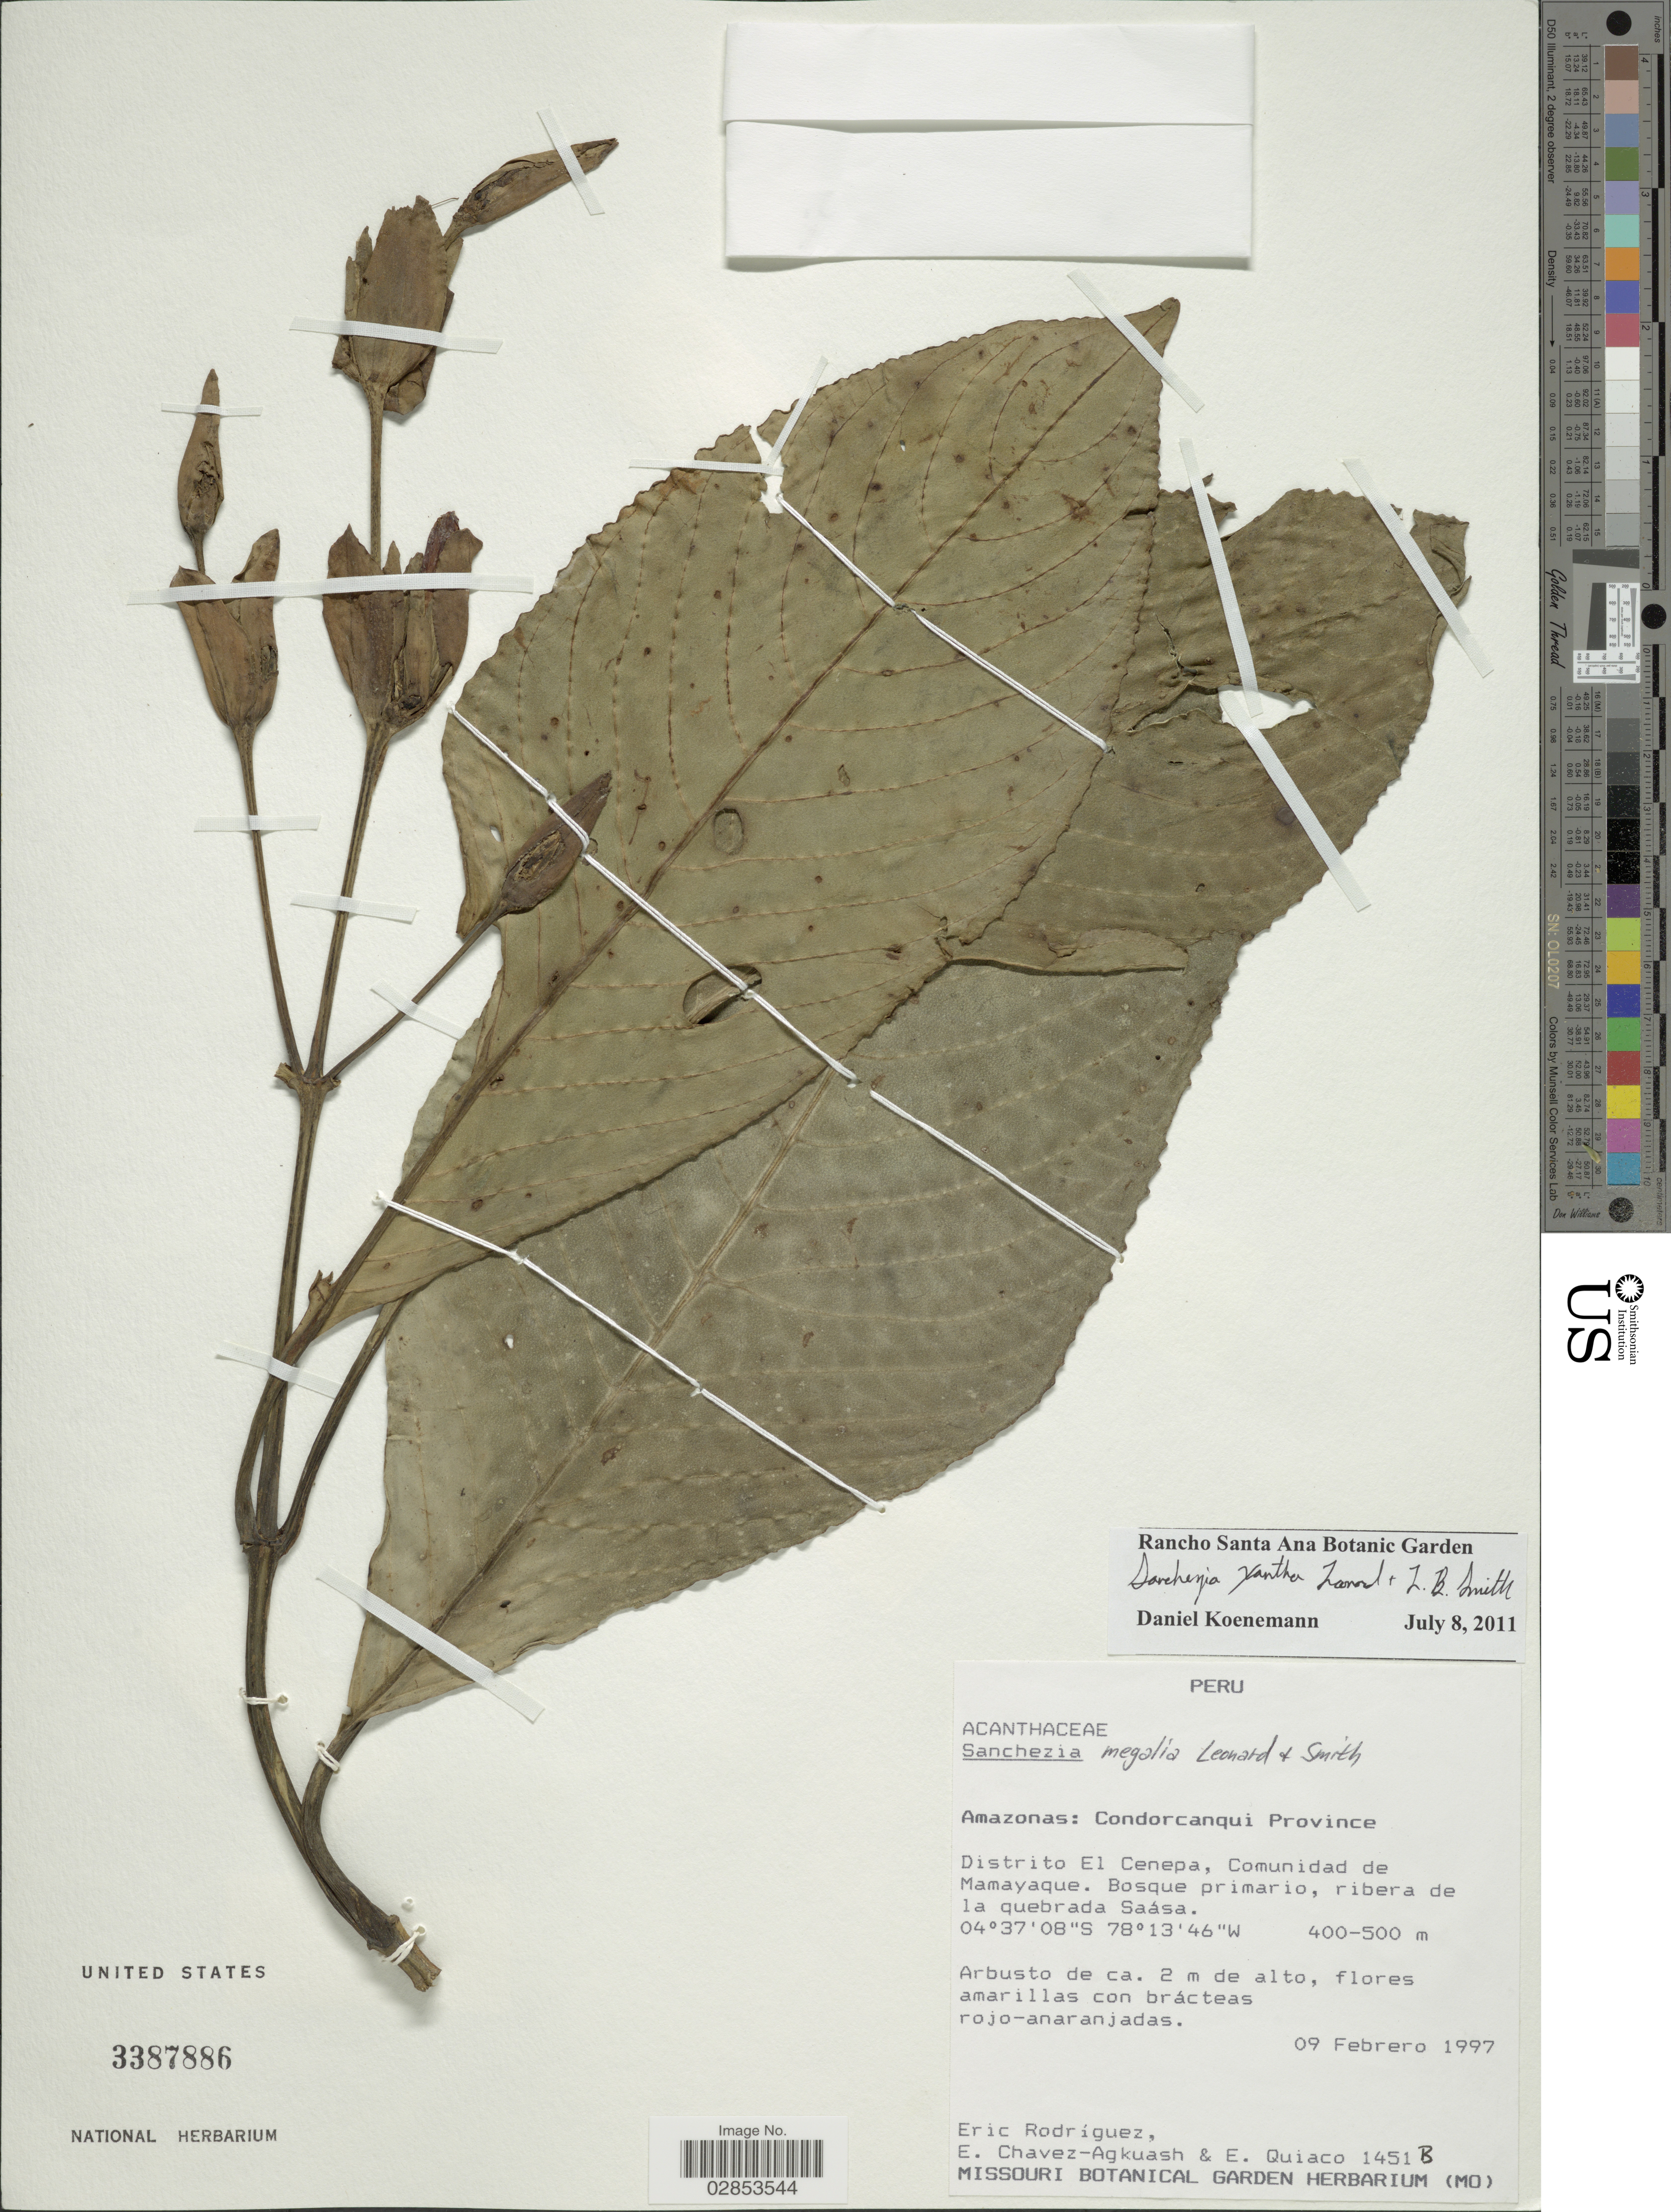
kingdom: Plantae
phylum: Tracheophyta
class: Magnoliopsida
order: Lamiales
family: Acanthaceae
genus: Sanchezia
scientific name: Sanchezia oblonga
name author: Ruiz & Pav.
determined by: Azevedo, Igor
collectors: E. Rodriguez, E. Chavez-Agkuash & E. Quiaco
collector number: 1451B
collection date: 1997-02-09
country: Peru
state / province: Amazonas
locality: Condorcanqui Province. Distrito El Cenepa, Comunidad de Mamayaque. Bosque primario, ribera de la quebrada Saása.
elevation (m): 400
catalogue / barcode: US 3387886